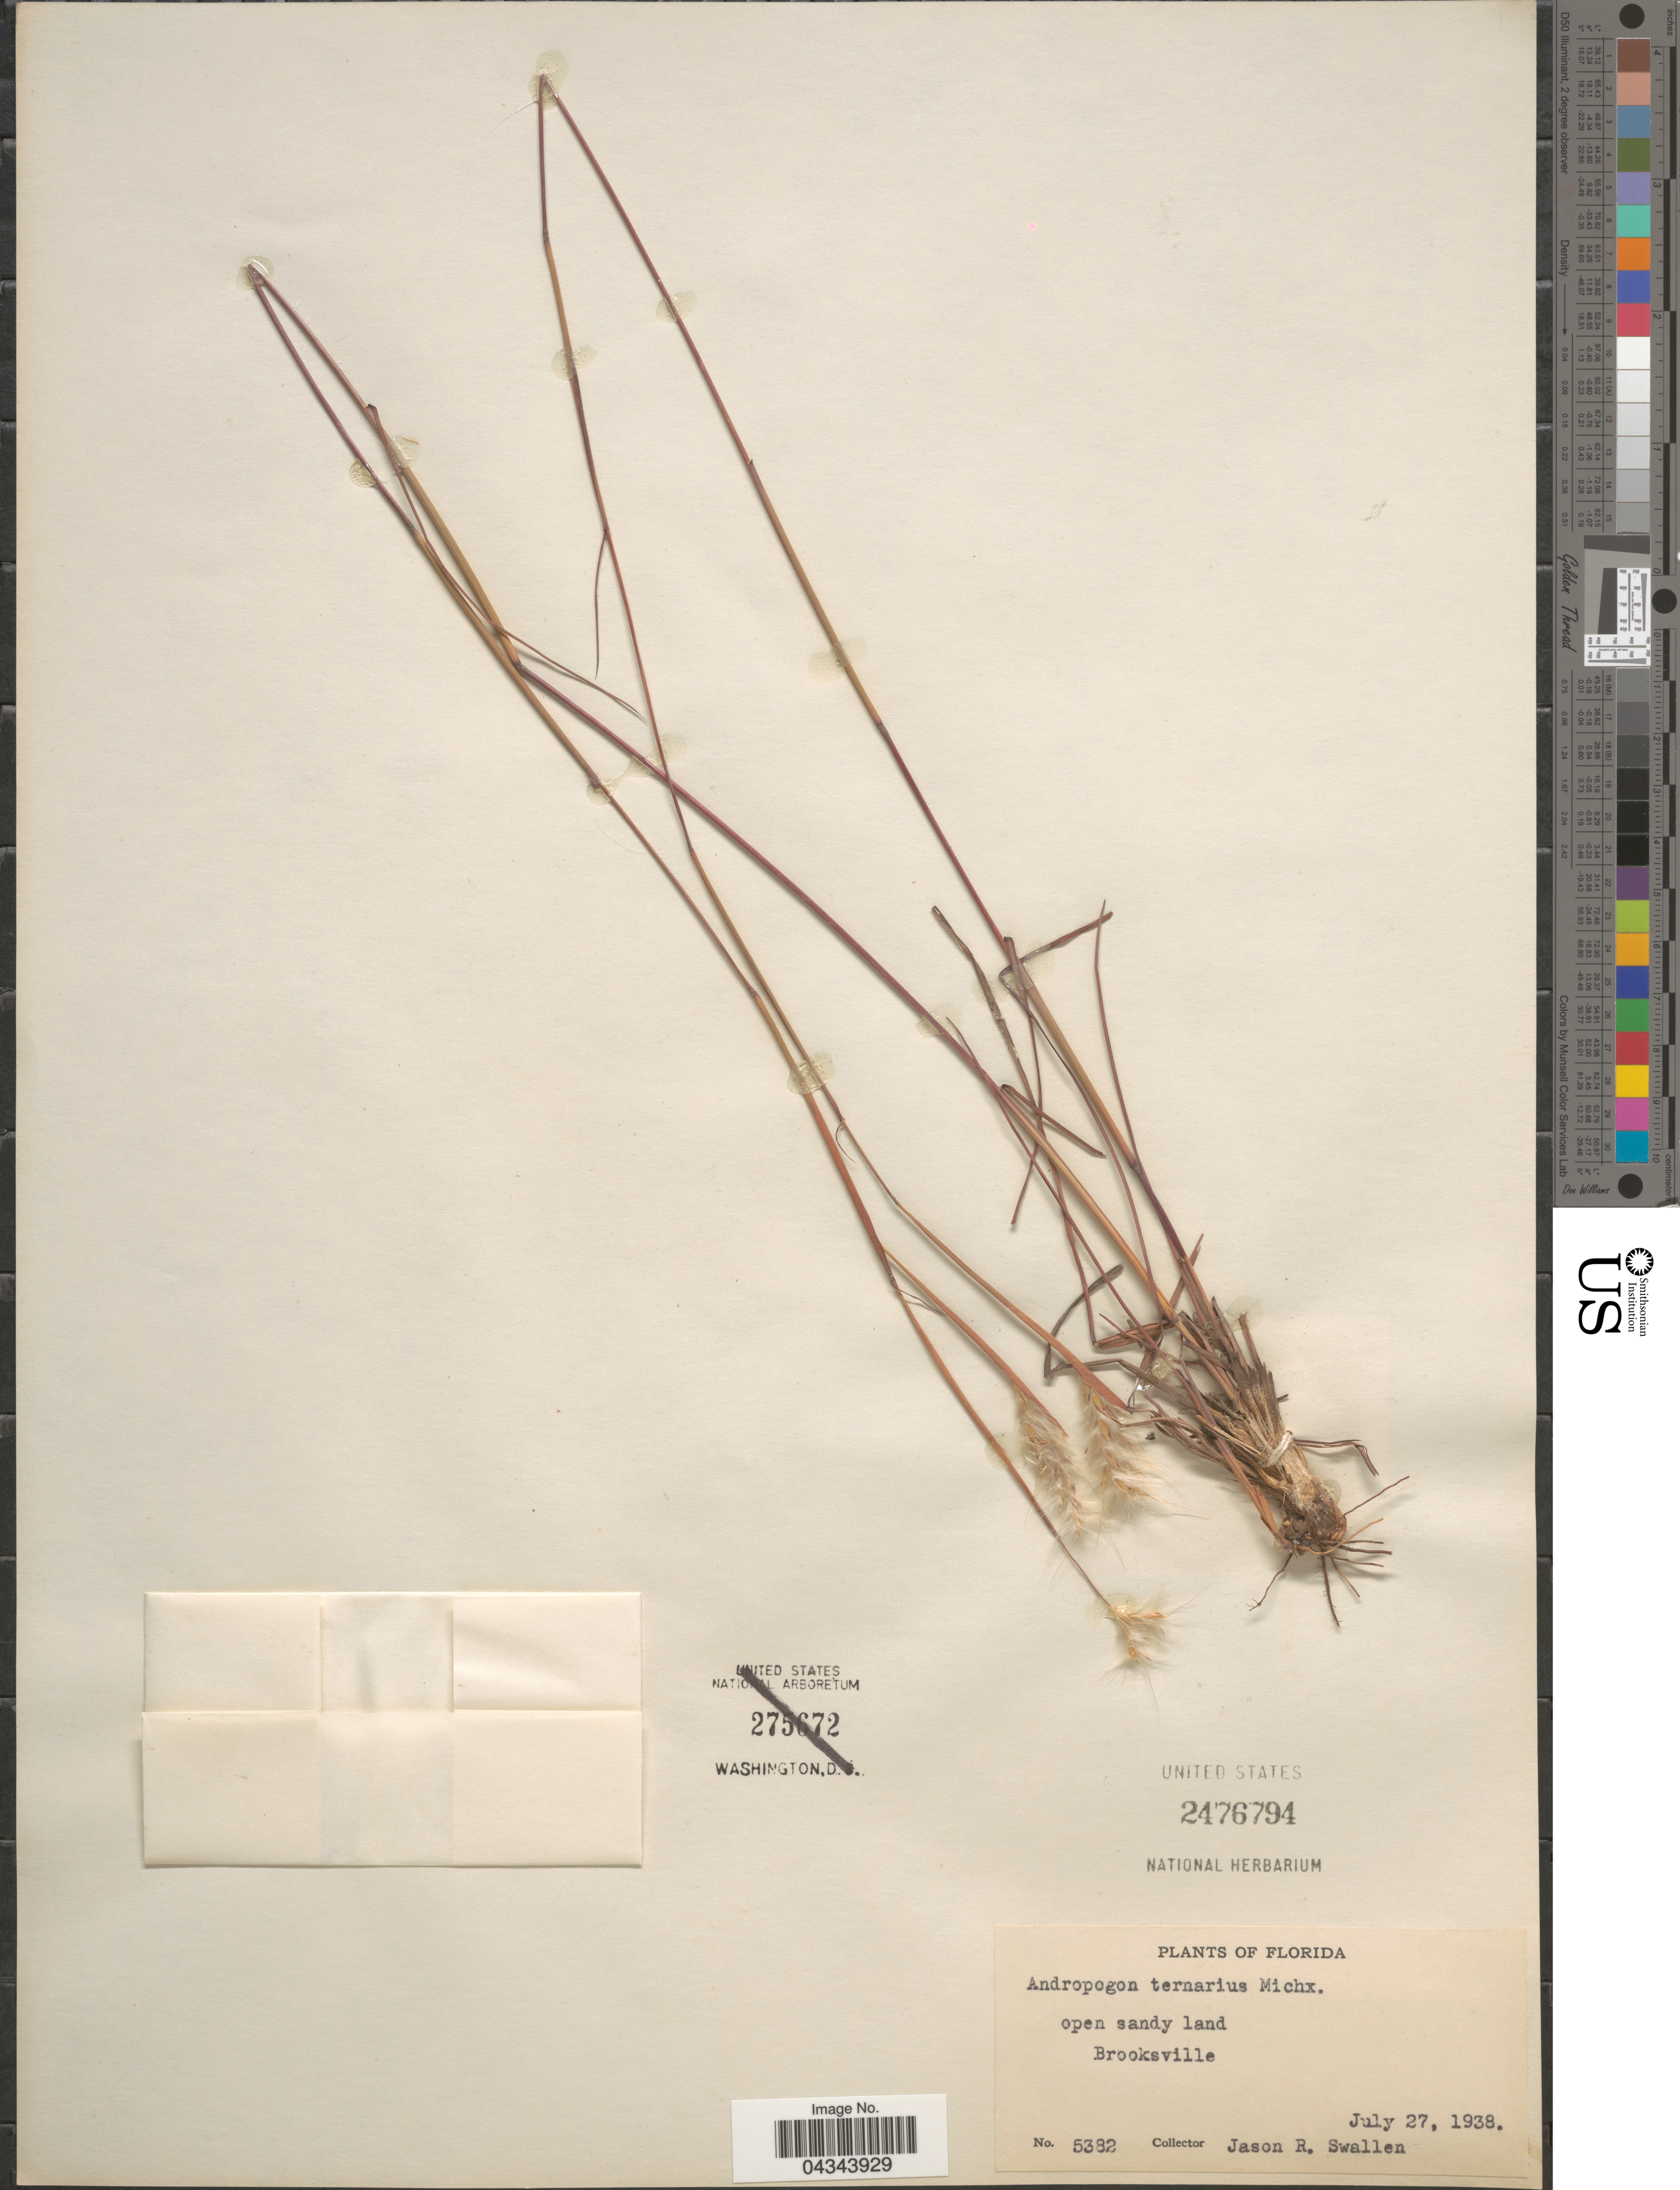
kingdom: Plantae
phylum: Tracheophyta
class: Liliopsida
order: Poales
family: Poaceae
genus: Andropogon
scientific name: Andropogon ternarius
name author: Michx.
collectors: J. R. Swallen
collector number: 5382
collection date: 1938-07-27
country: United States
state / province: Florida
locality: Open sandy land. Brooksville.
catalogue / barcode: US 2476794